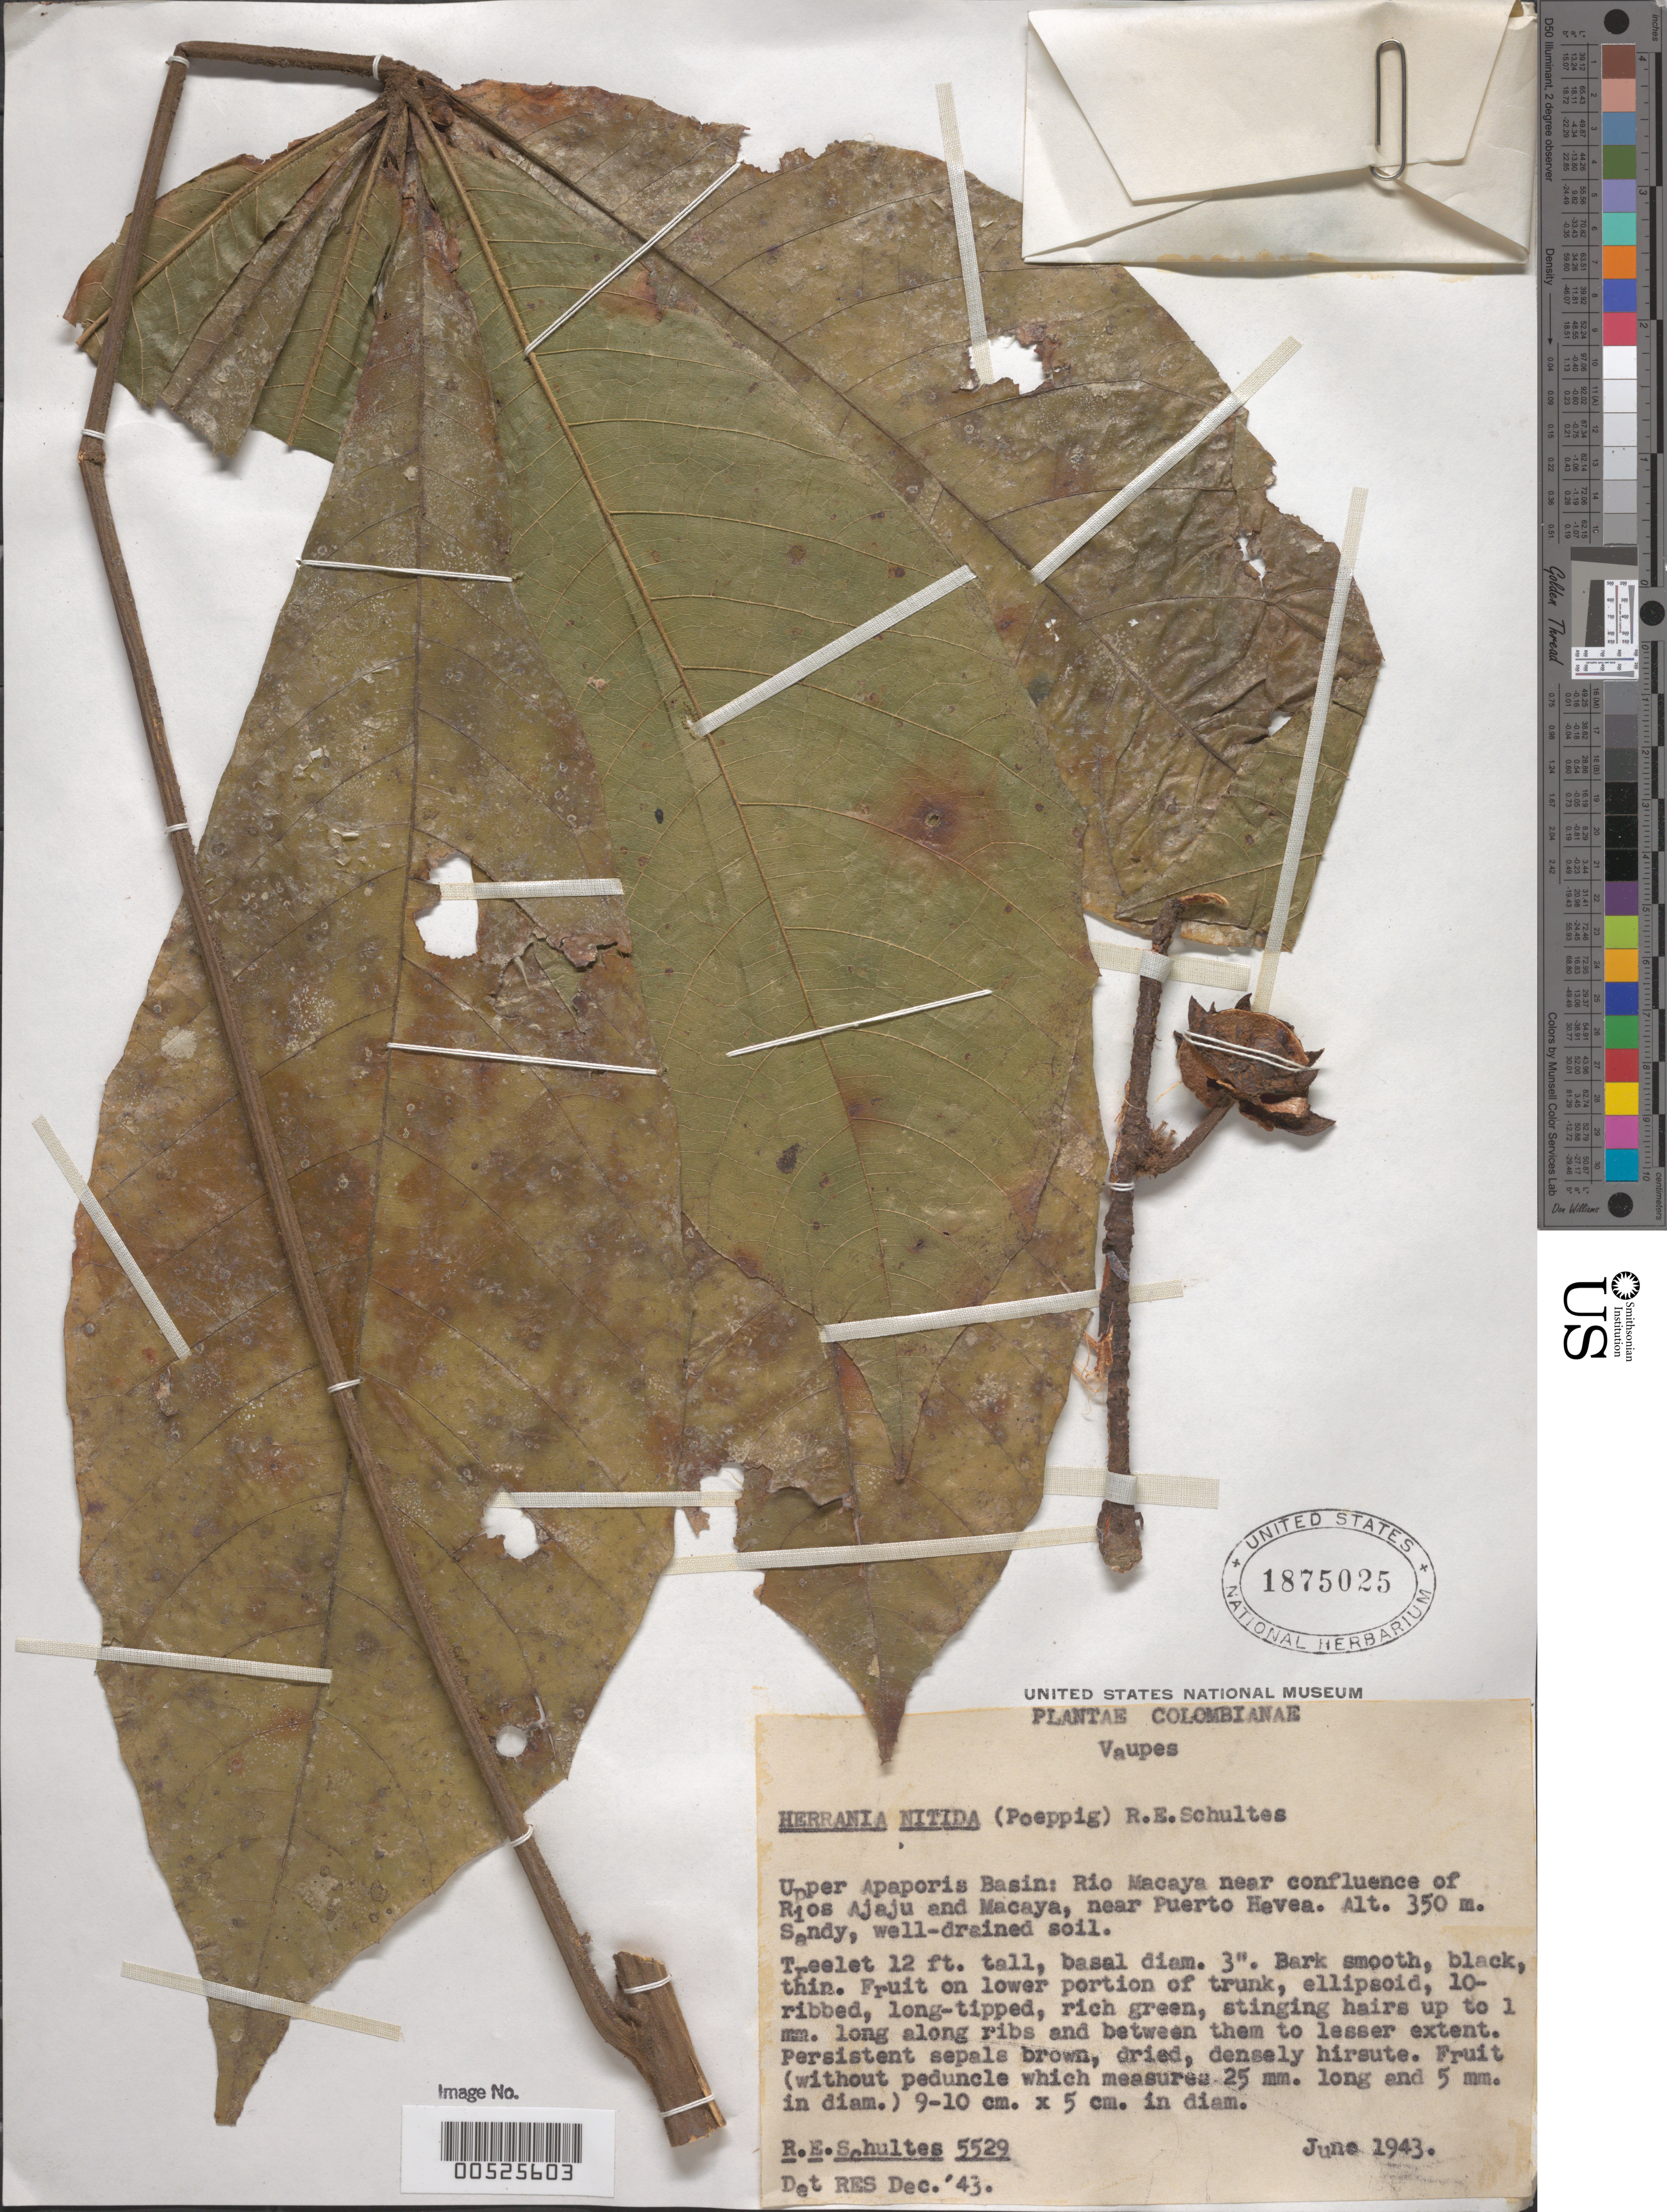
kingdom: Plantae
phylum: Tracheophyta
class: Magnoliopsida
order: Malvales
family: Malvaceae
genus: Herrania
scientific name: Herrania nitida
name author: (Poepp.) R.E. Schult.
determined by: Schultes, R. E.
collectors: R. E. Schultes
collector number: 5529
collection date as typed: Jun 1943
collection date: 1943-06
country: Colombia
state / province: Vaupés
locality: Upper Apaporis Basin: Rio Macaya near confluence of Rios Ajaju and Macaya, near Puerto Hevea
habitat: Sandy, well-drained soil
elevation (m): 350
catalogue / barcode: US 1875025